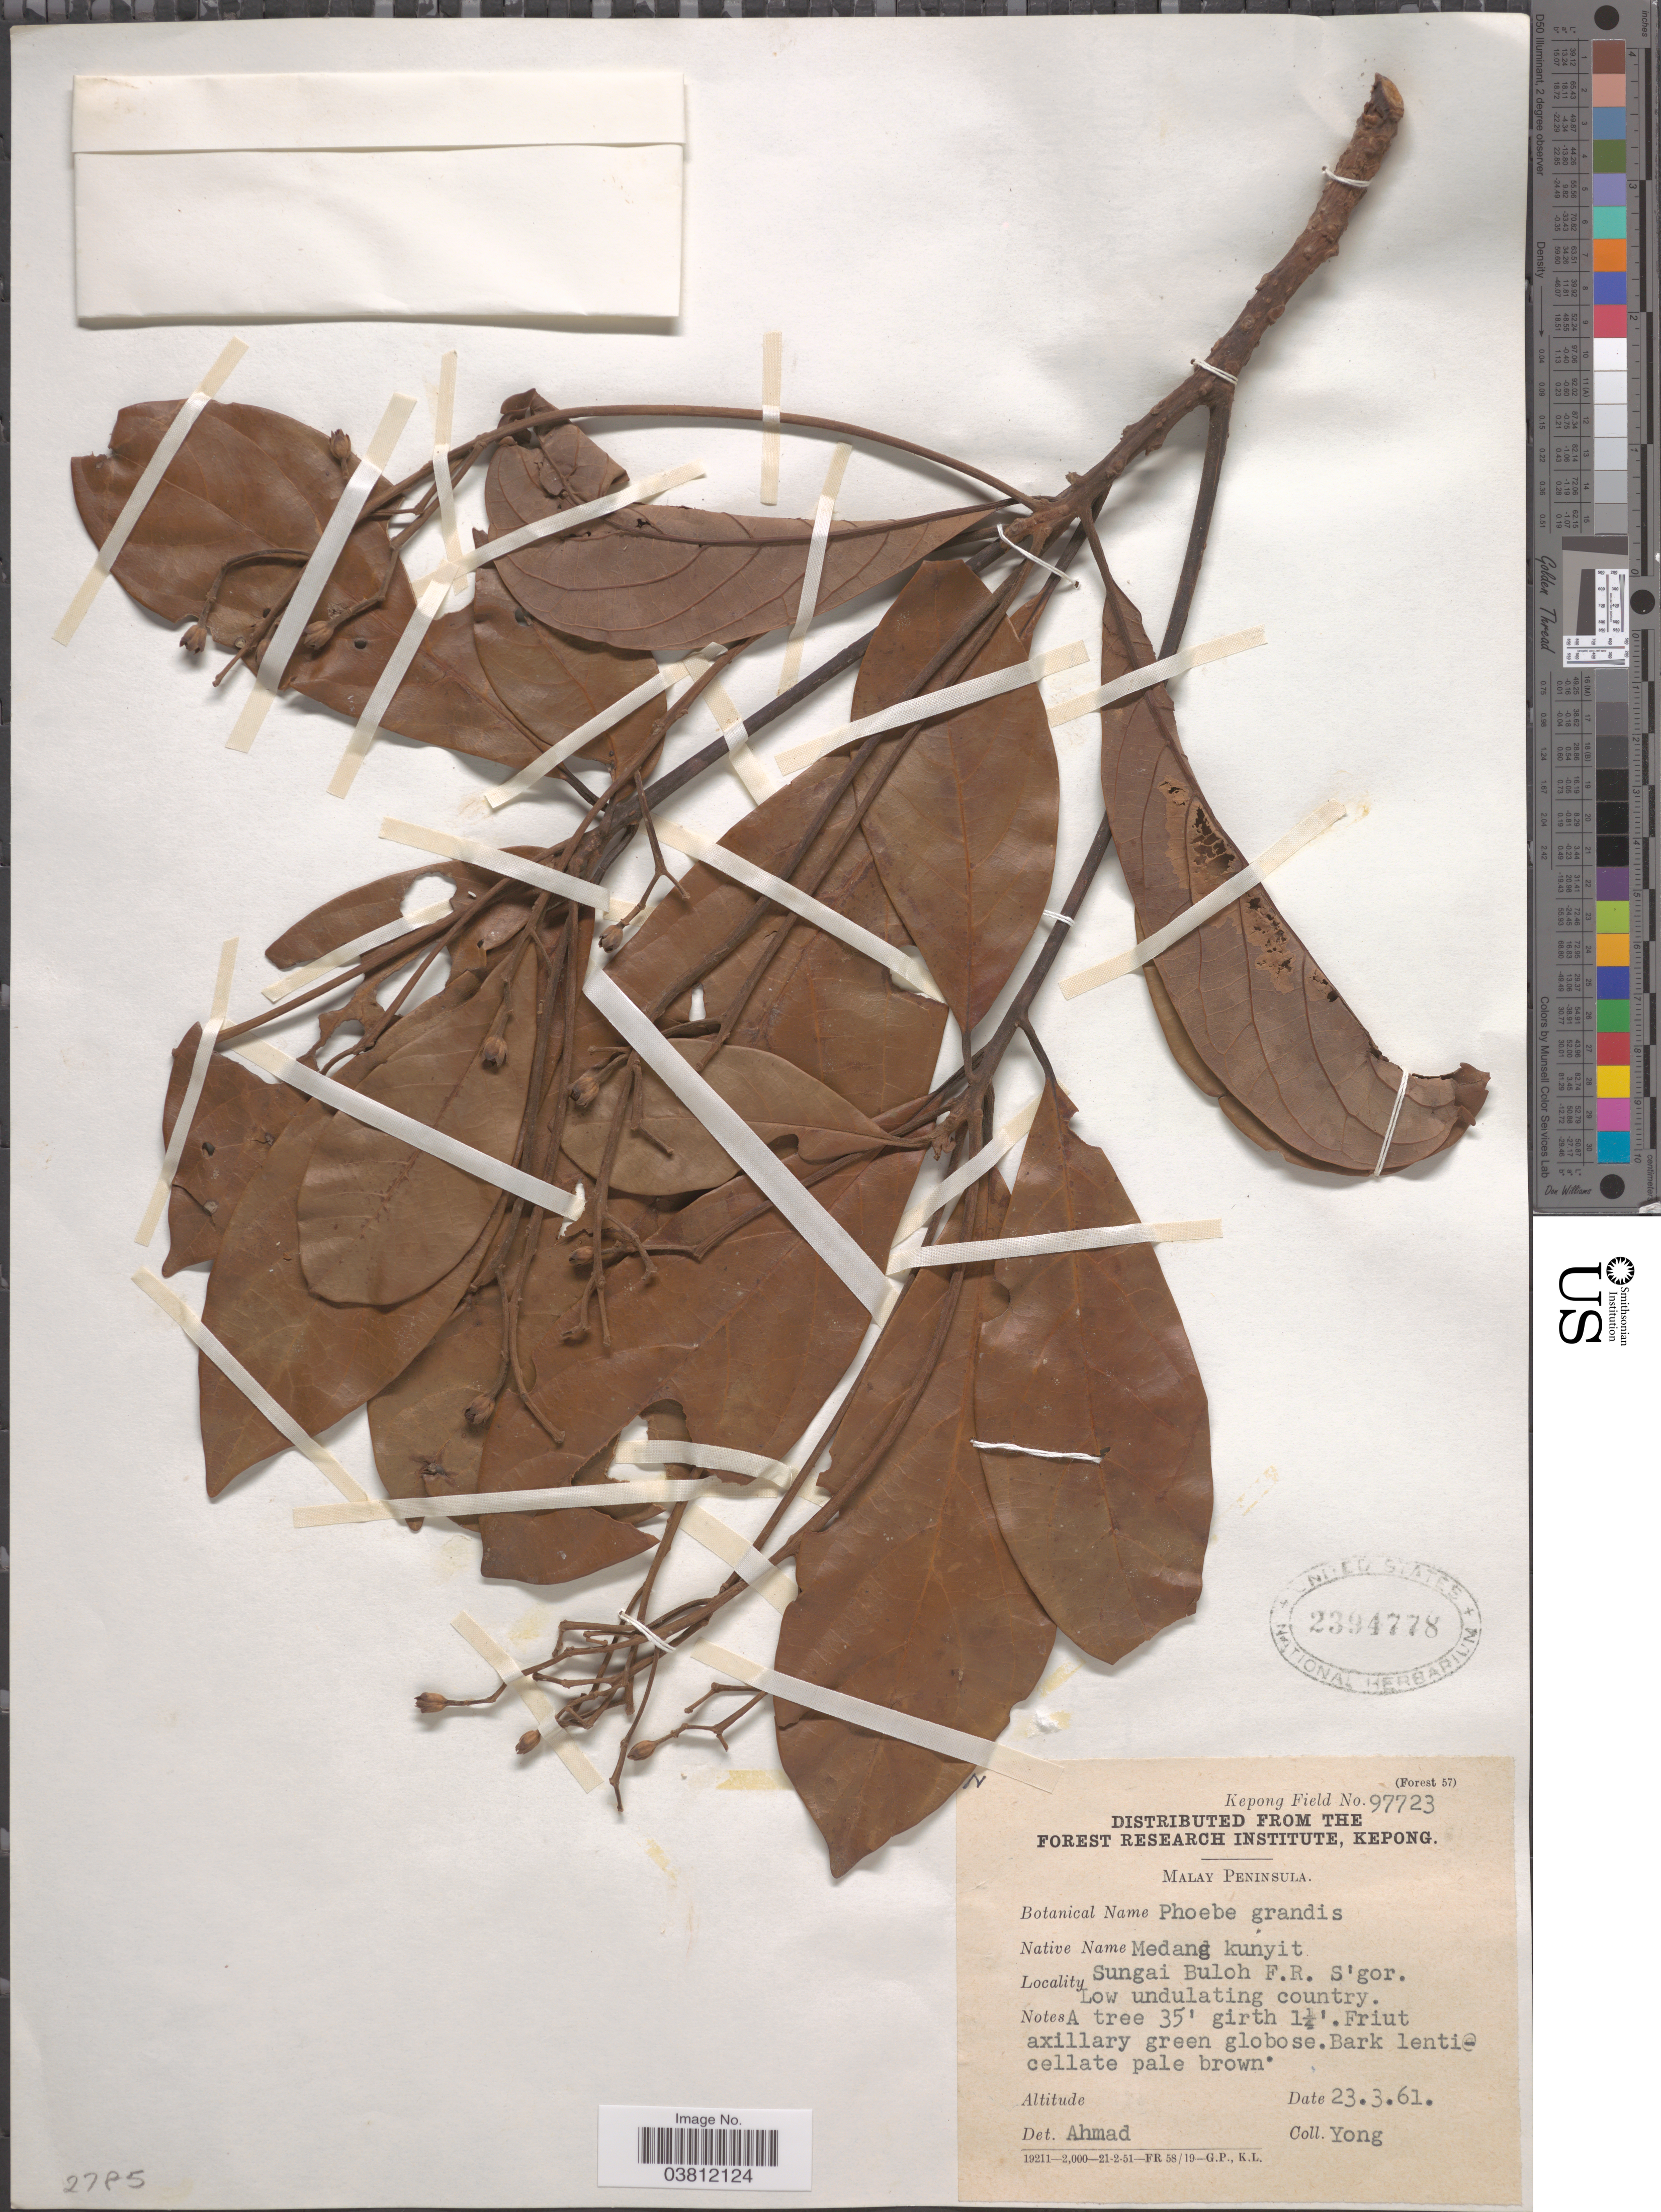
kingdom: Plantae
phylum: Tracheophyta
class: Magnoliopsida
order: Laurales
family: Lauraceae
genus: Phoebe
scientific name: Phoebe grandis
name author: (Nees) Merr.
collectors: -. Yong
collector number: Kepong Field 97723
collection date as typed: Transcribed d/m/y: 23/3/61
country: Malaysia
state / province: Selangor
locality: Malay Peninsula. Sungai Buloh F.R. S'gor.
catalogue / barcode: US 2394778